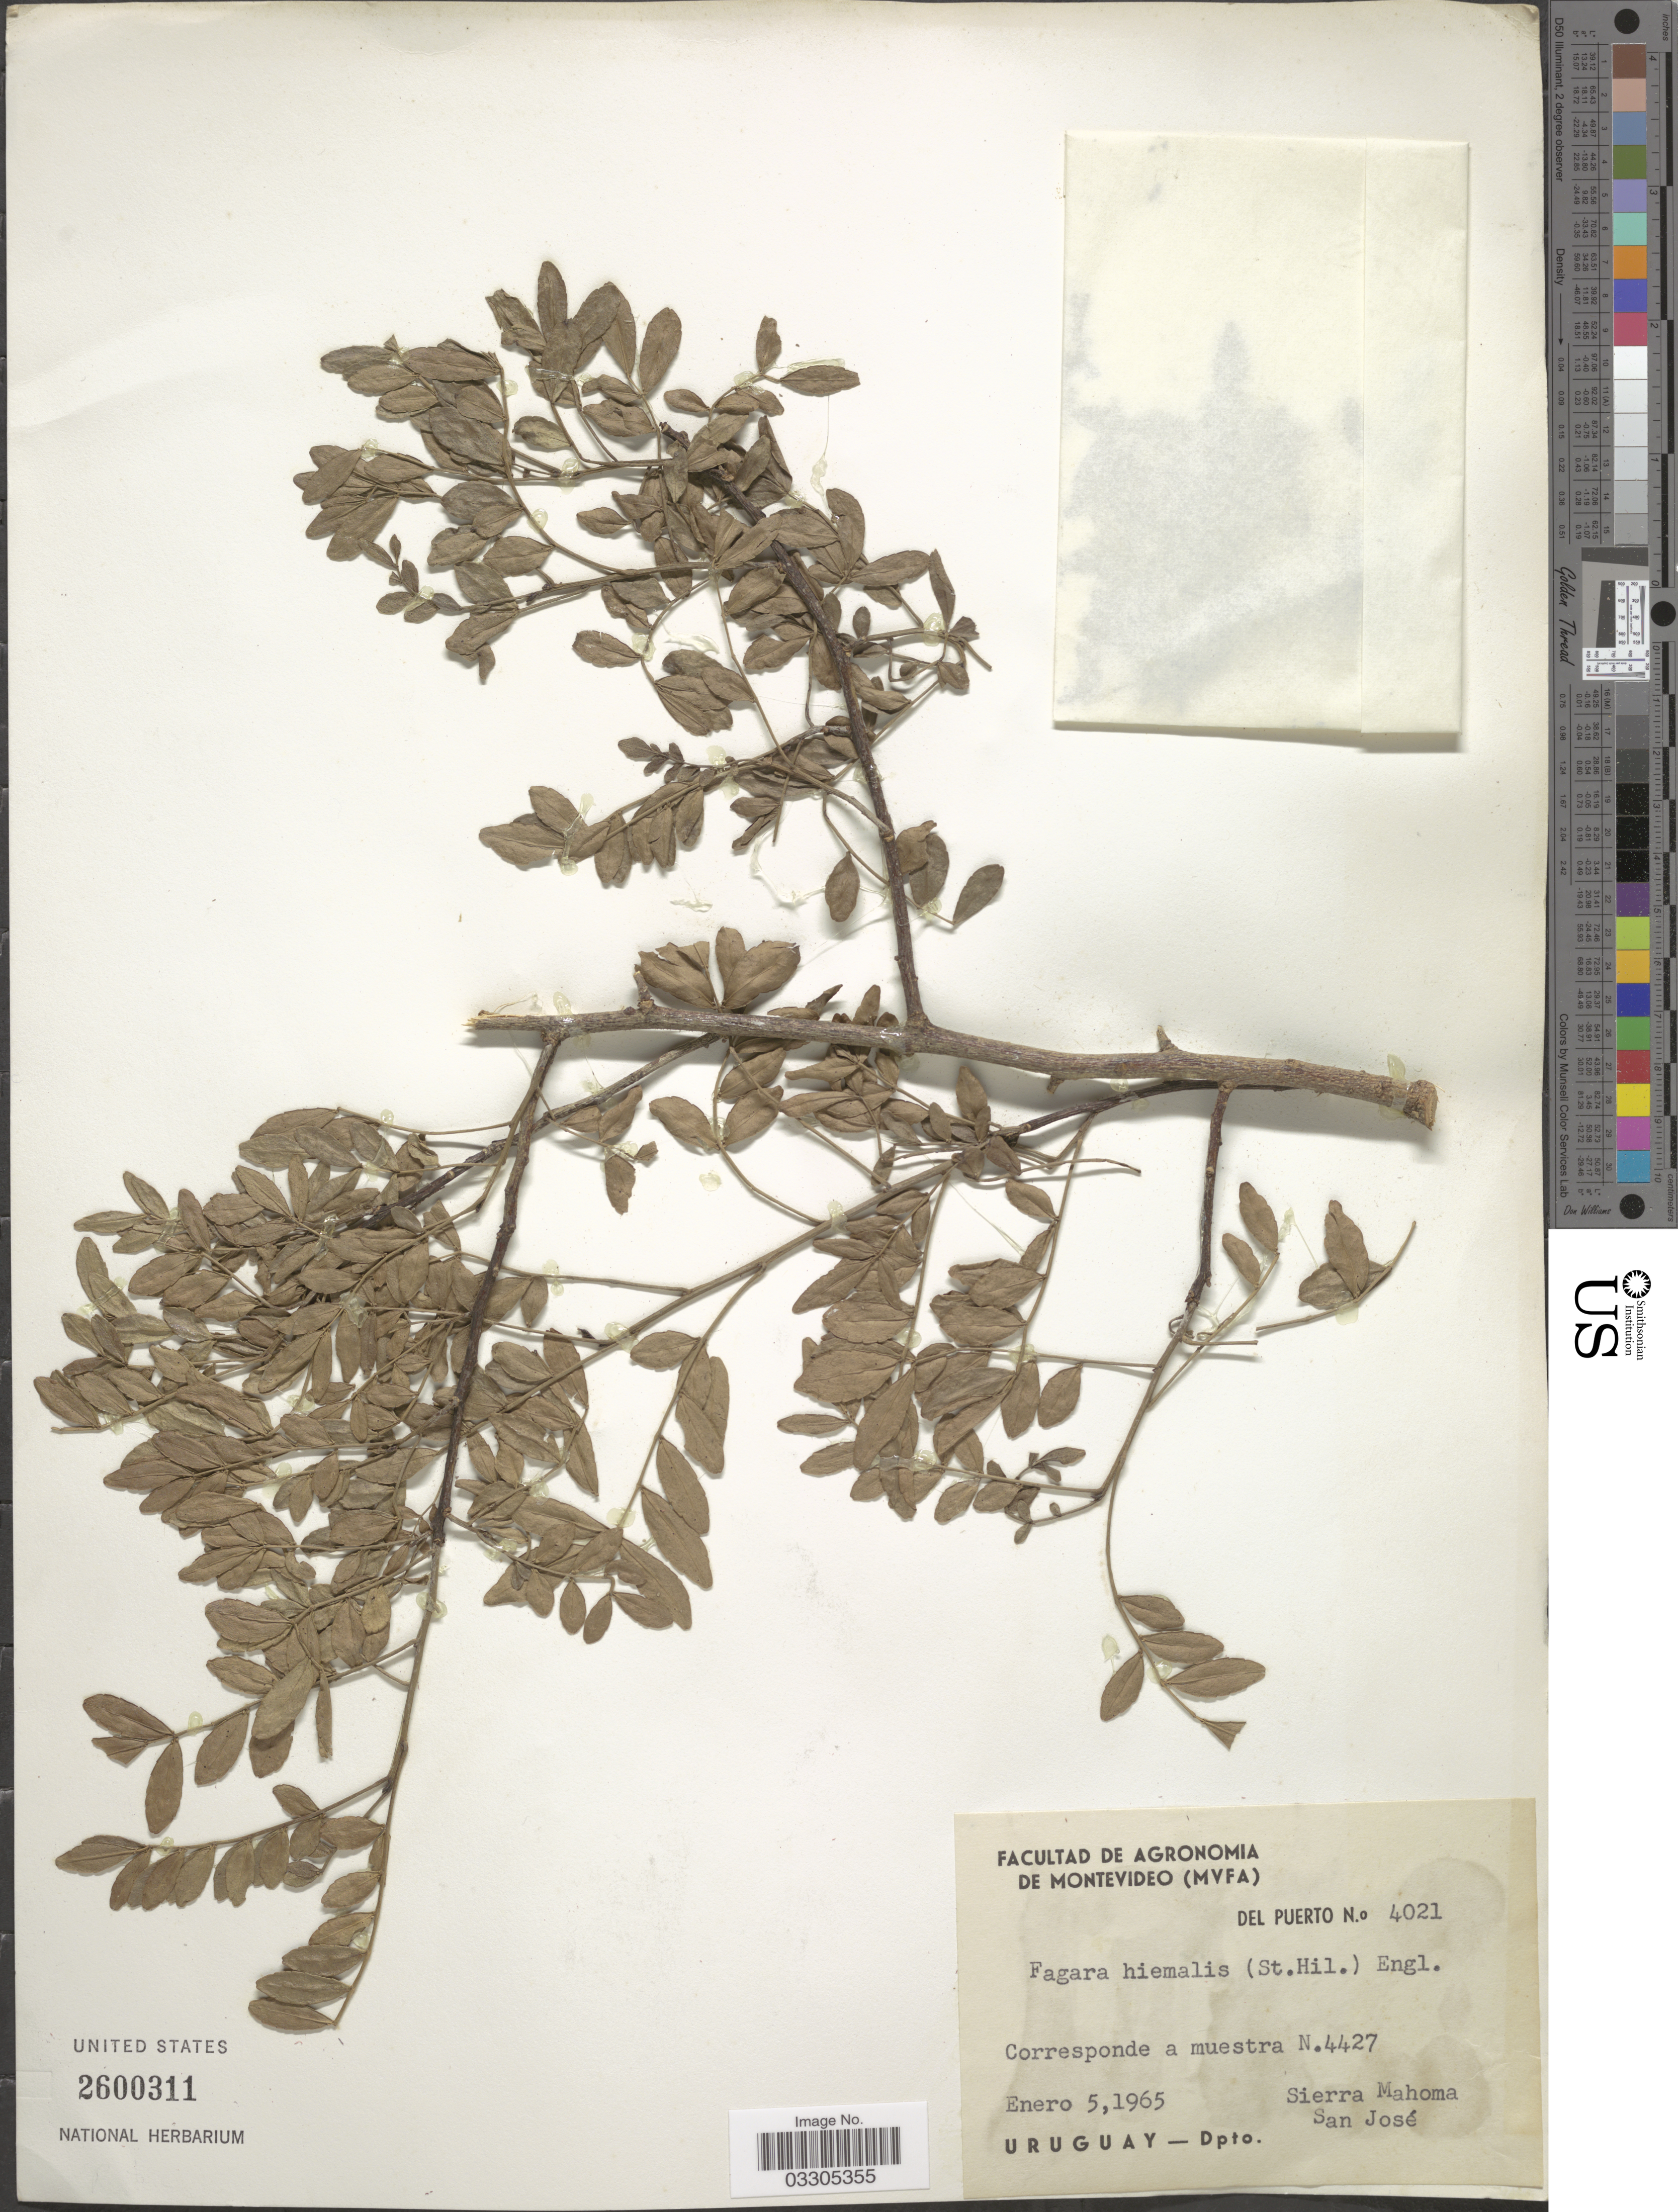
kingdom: Plantae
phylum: Tracheophyta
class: Magnoliopsida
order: Sapindales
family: Rutaceae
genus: Zanthoxylum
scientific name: Zanthoxylum hiemalis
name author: A. St.-Hil.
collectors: Del Puerto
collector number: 4021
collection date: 1965-01-05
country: Uruguay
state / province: San Jose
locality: Sierra Mahoma, Dpto. San José.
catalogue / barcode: US 2600311